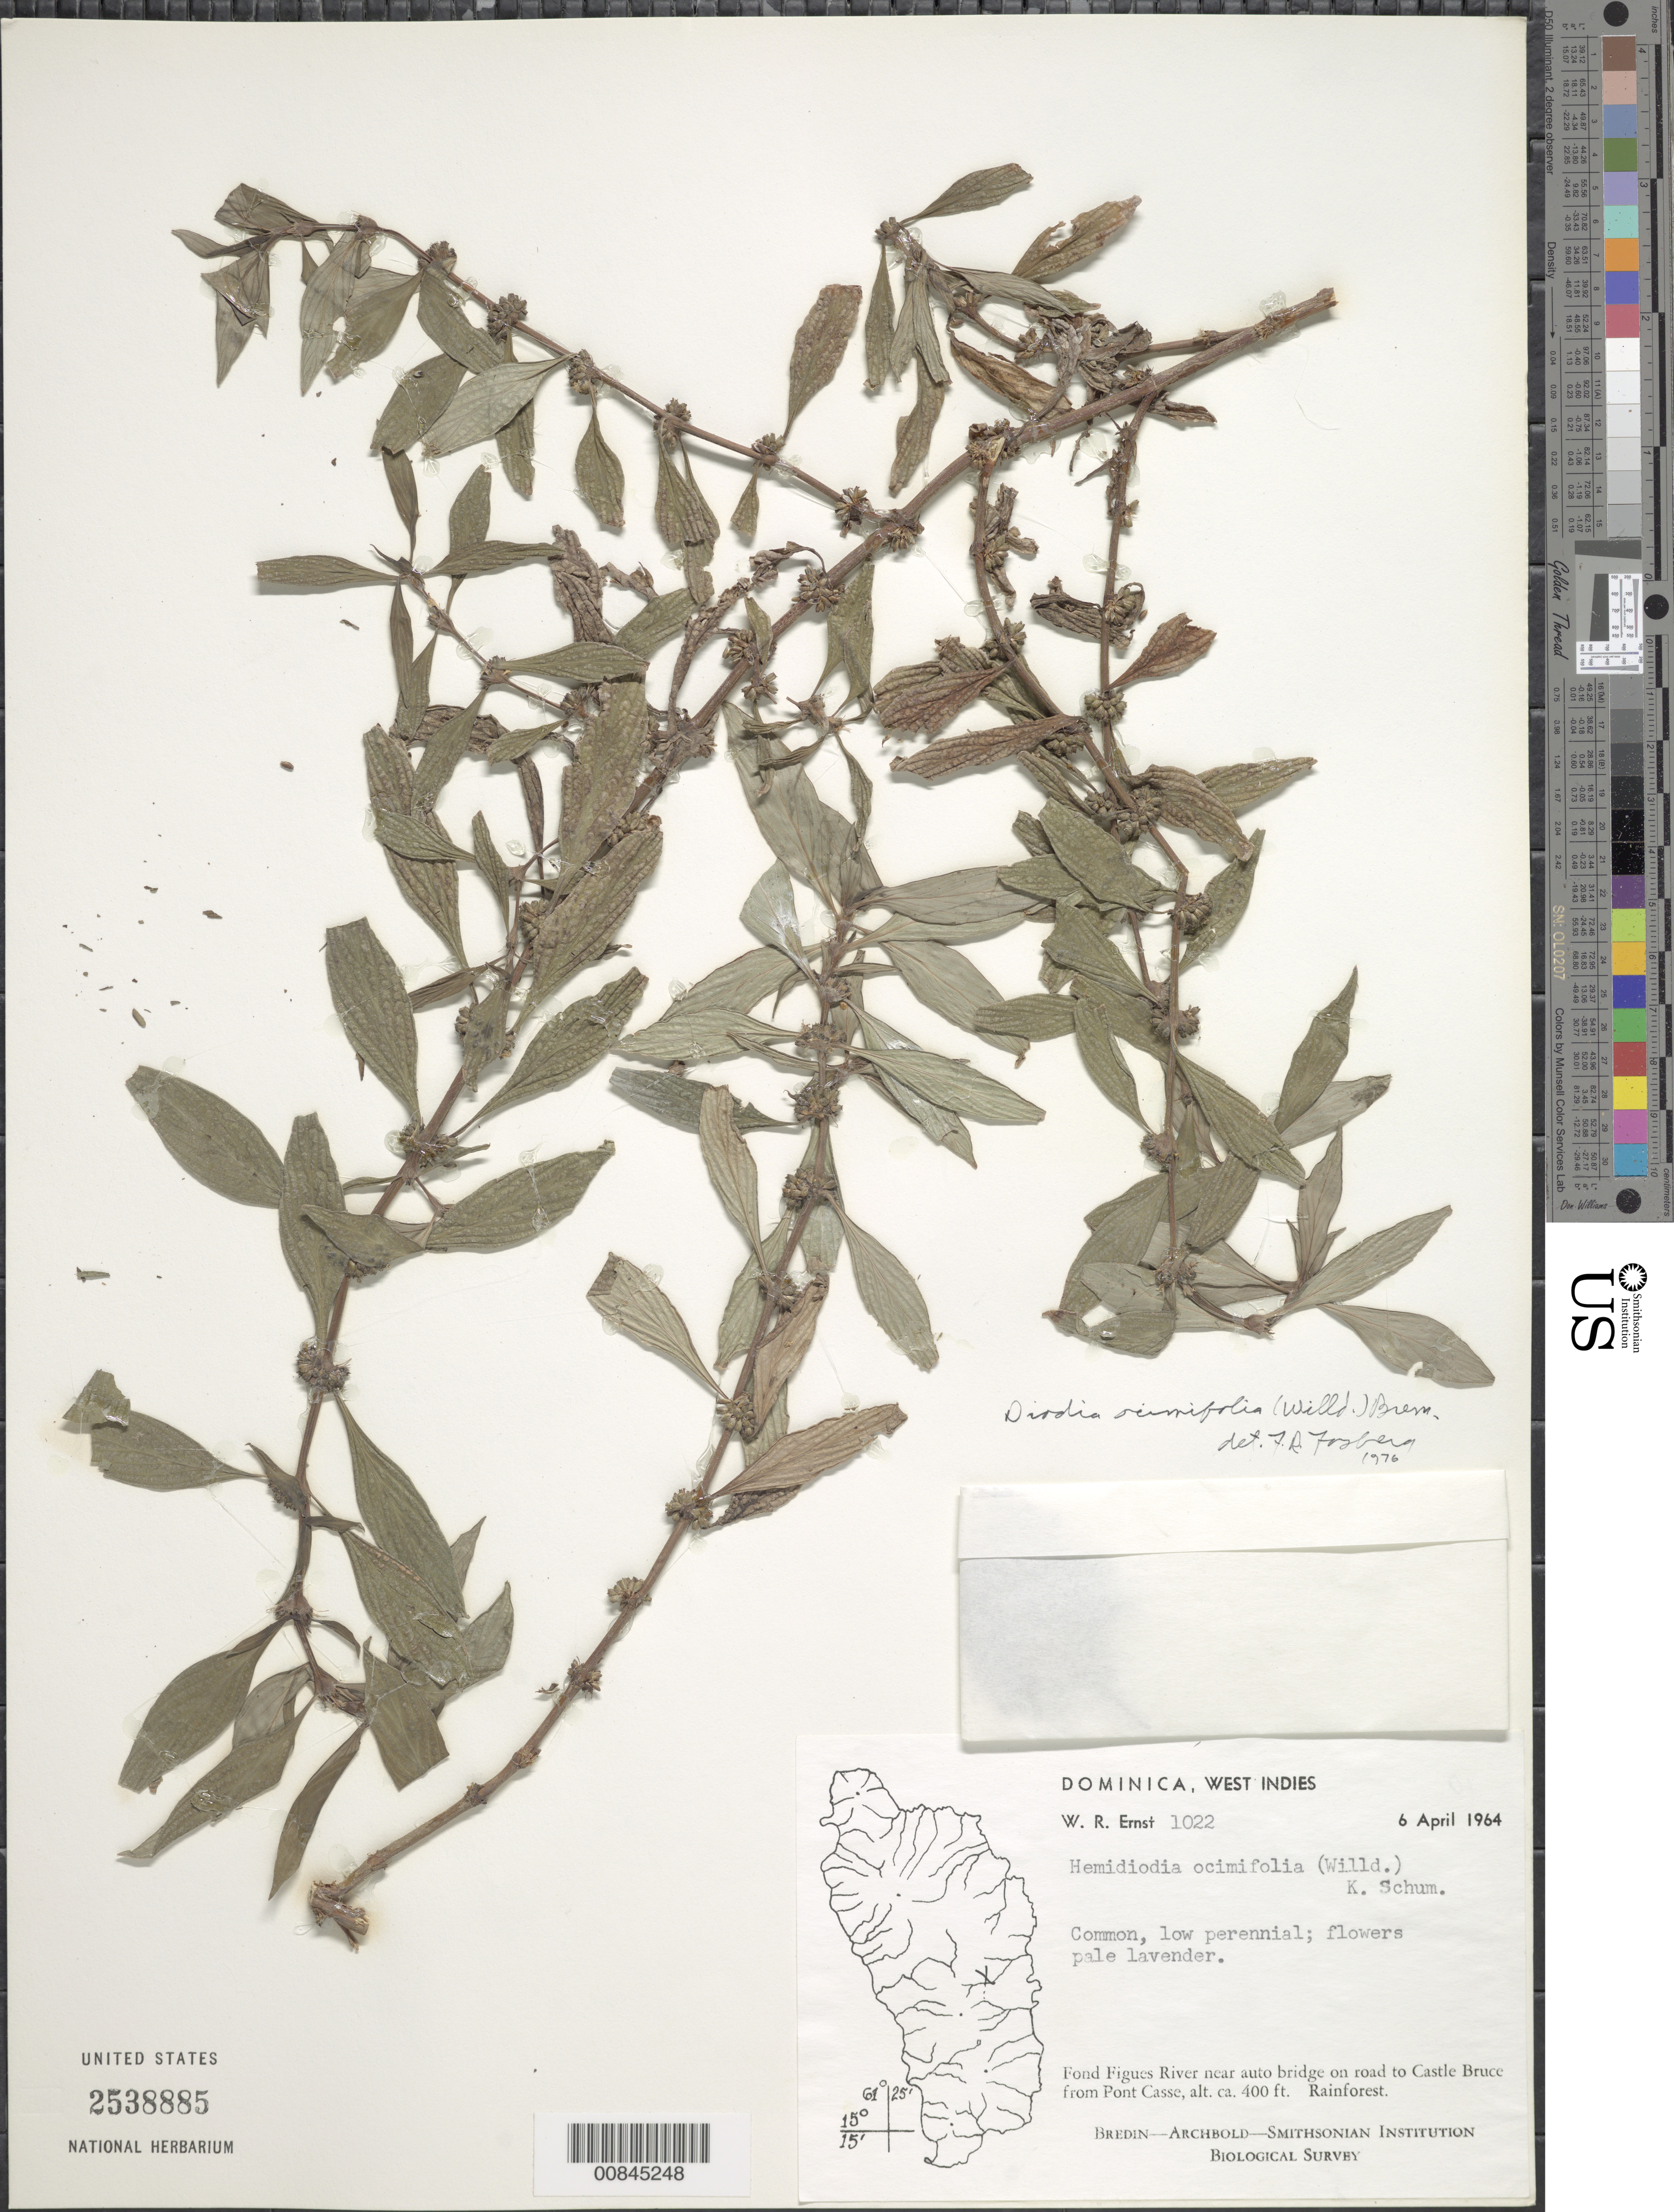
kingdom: Plantae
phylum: Tracheophyta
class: Magnoliopsida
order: Gentianales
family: Rubiaceae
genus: Spermacoce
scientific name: Spermacoce ocymifolia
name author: Willd. ex Roem. & Schult.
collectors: W. R. Ernst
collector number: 1022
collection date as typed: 06 Apr 1964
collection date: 1964-04-06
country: Dominica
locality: Fond Figues River, near auto bridge on road to Castle Bruce from Pont Casse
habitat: Near river and road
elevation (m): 122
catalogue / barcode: US 2538885